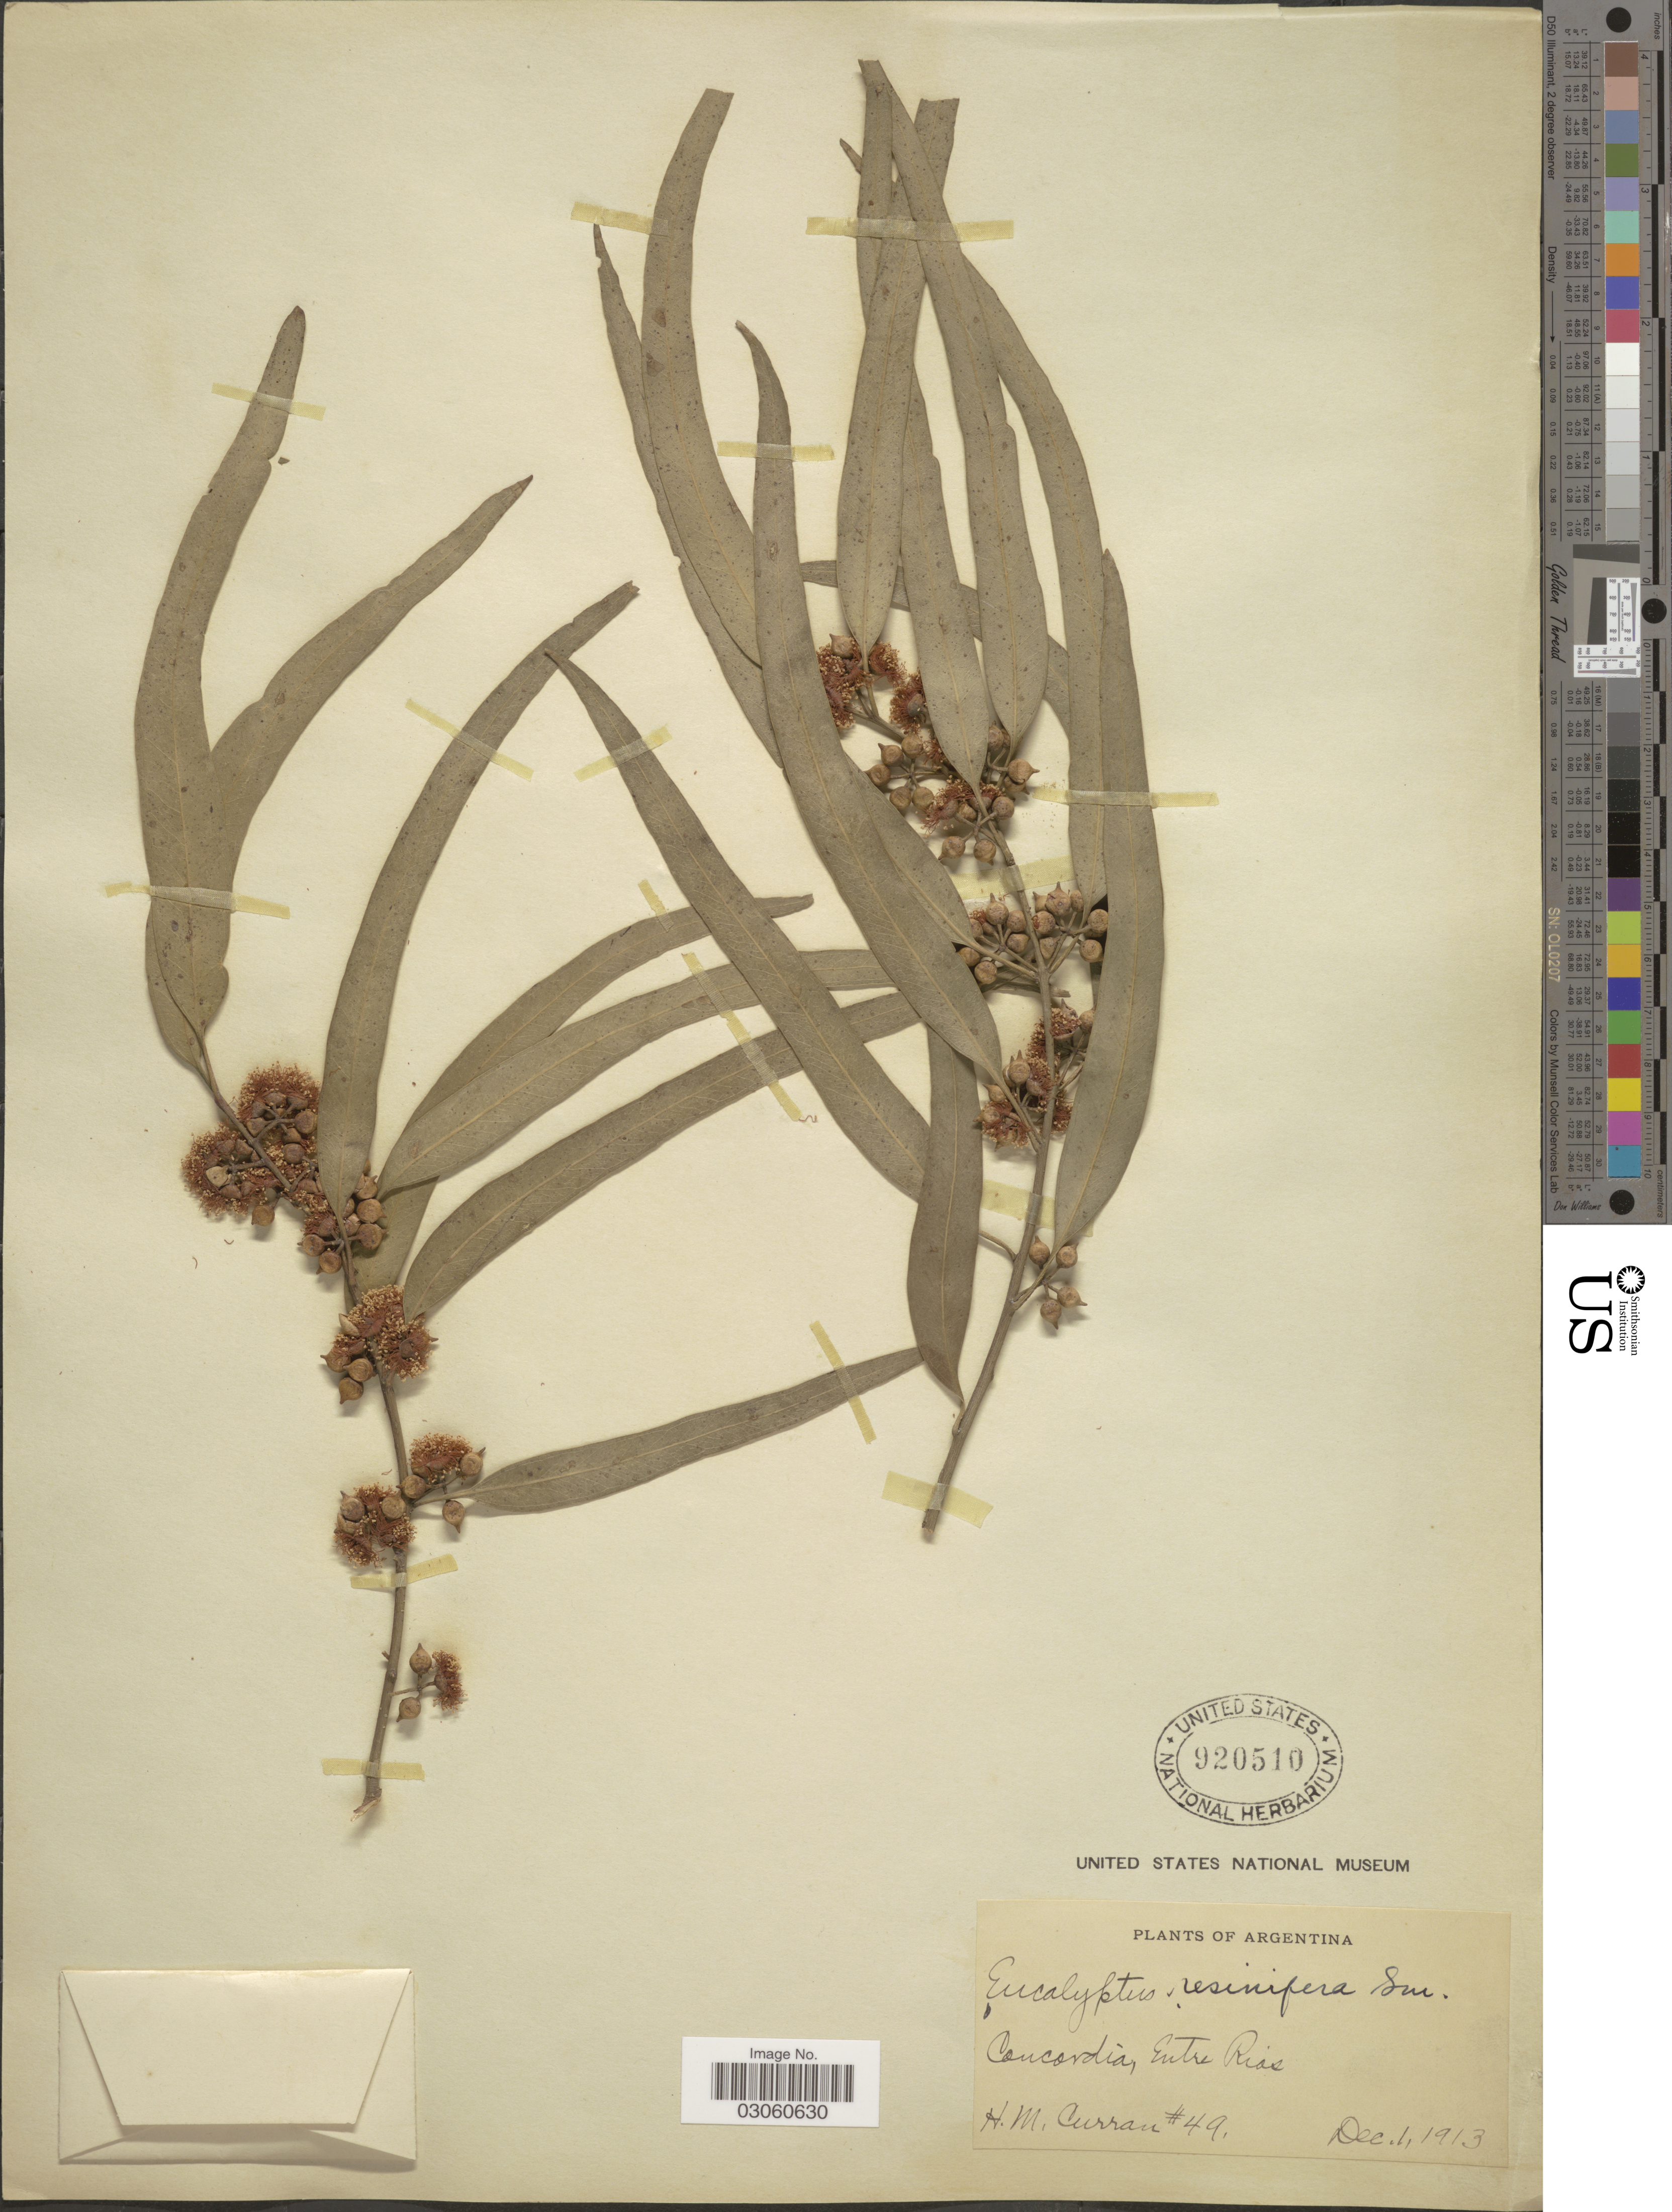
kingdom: Plantae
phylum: Tracheophyta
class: Magnoliopsida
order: Myrtales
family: Myrtaceae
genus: Eucalyptus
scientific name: Eucalyptus resinifera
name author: J. White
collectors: H. M. Curran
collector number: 49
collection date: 1913-12-01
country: Argentina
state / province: Entre Rios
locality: Concordia.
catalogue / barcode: US 920510